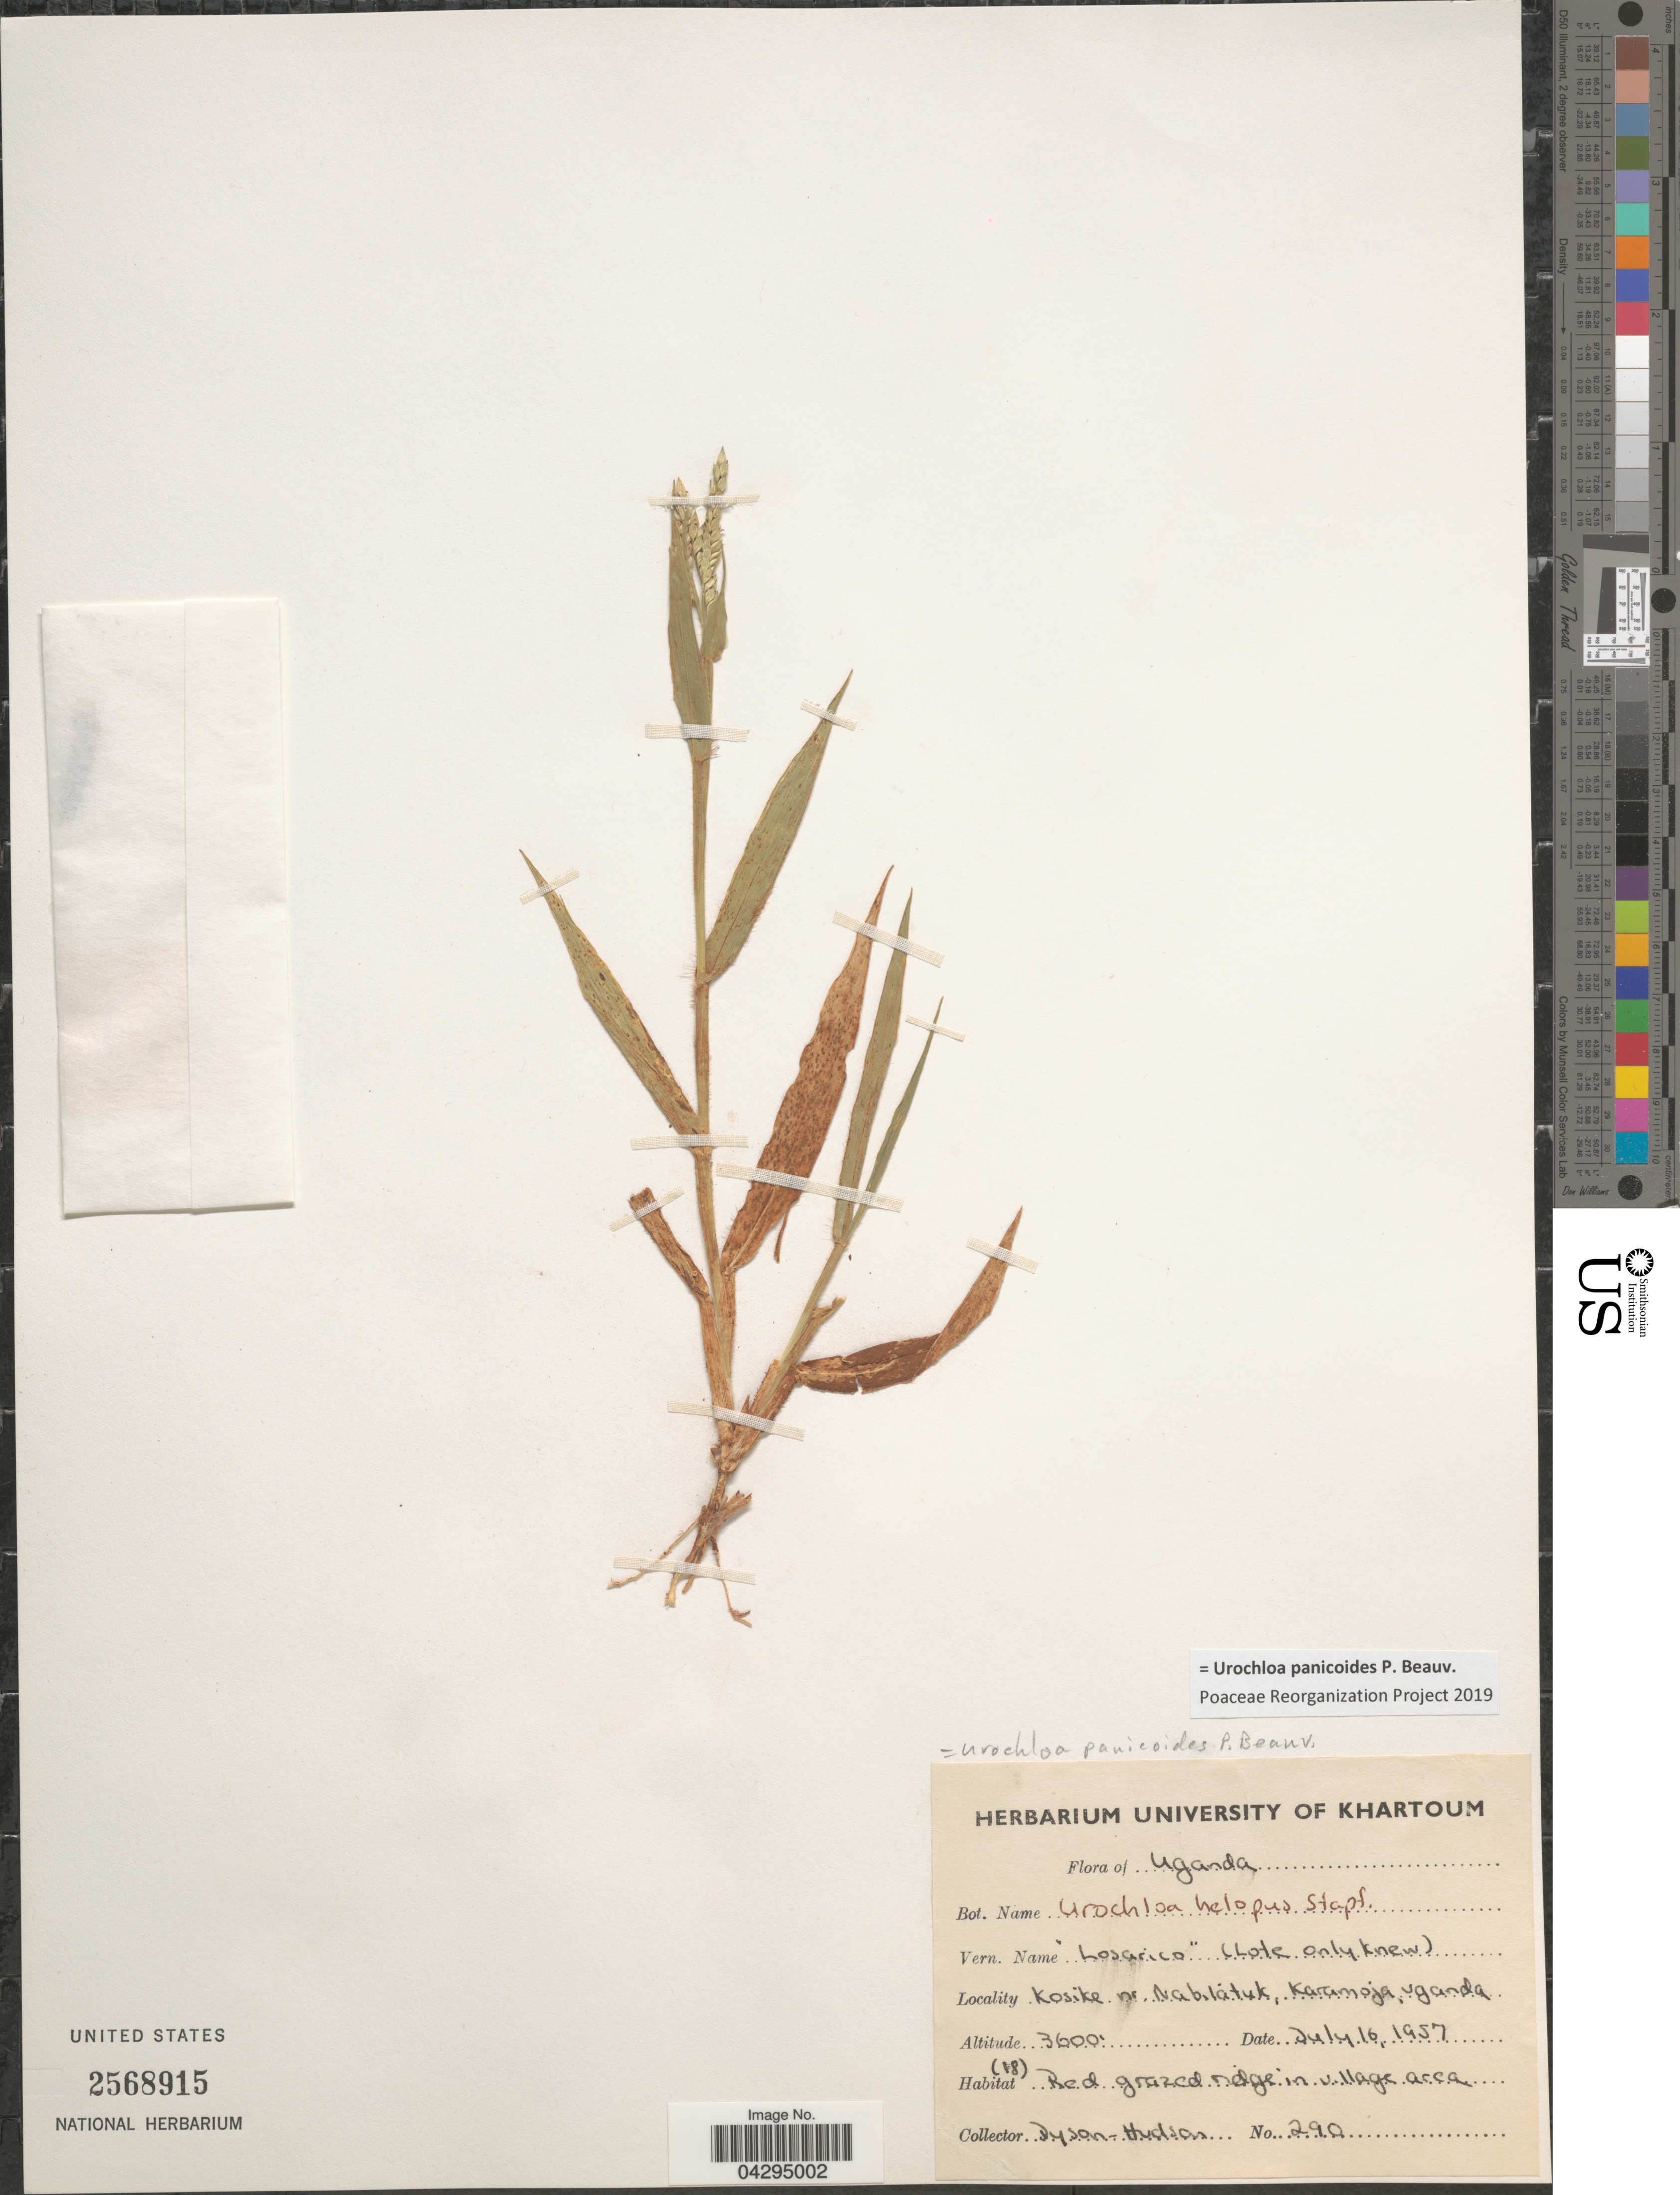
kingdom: Plantae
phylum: Tracheophyta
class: Liliopsida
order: Poales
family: Poaceae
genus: Urochloa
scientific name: Urochloa panicoides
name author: P. Beauv.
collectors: Dyson-Hudson, --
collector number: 290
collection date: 1957-07-16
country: Uganda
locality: Kosike nr. Nabilatuk, Karamoja.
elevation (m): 1097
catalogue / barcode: US 2568915